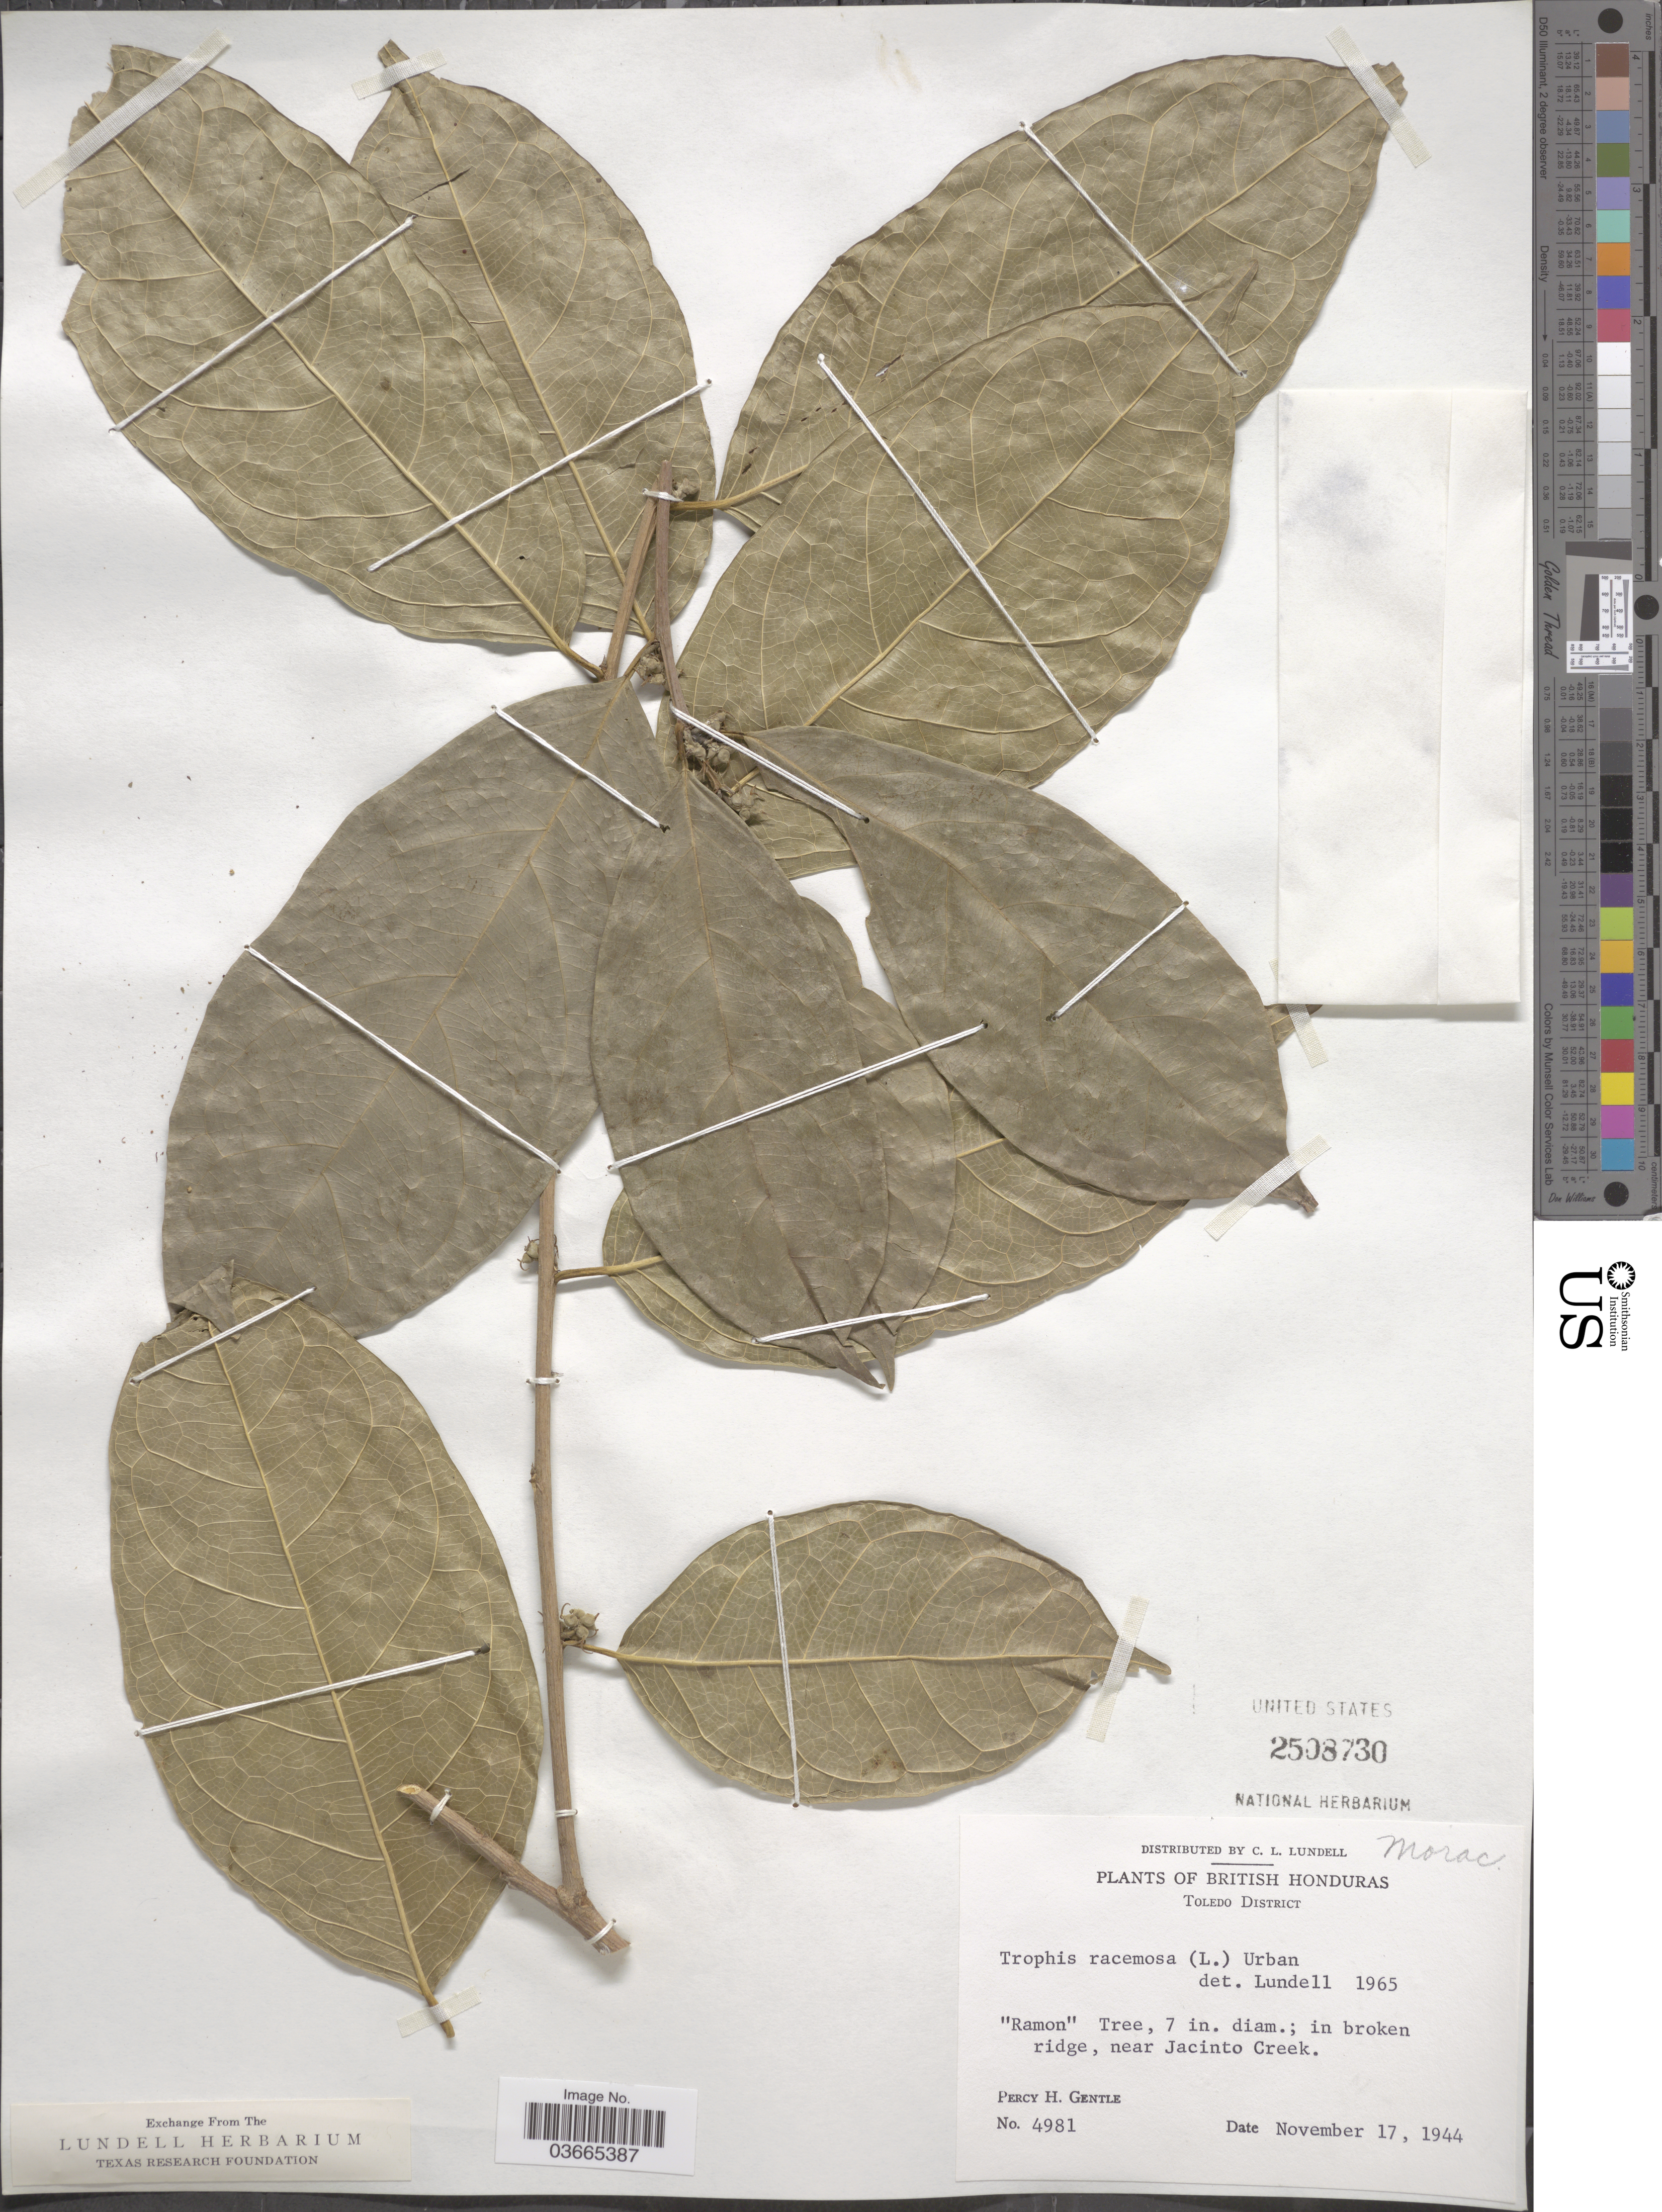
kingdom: Plantae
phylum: Tracheophyta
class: Magnoliopsida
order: Rosales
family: Moraceae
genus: Trophis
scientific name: Trophis racemosa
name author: (L.) Urb.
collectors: P. H. Gentle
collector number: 4981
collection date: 1944-11-17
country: Belize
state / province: Toledo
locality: British Honduras. Toledo District. Near Jacinto Creek.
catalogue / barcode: US 2508730